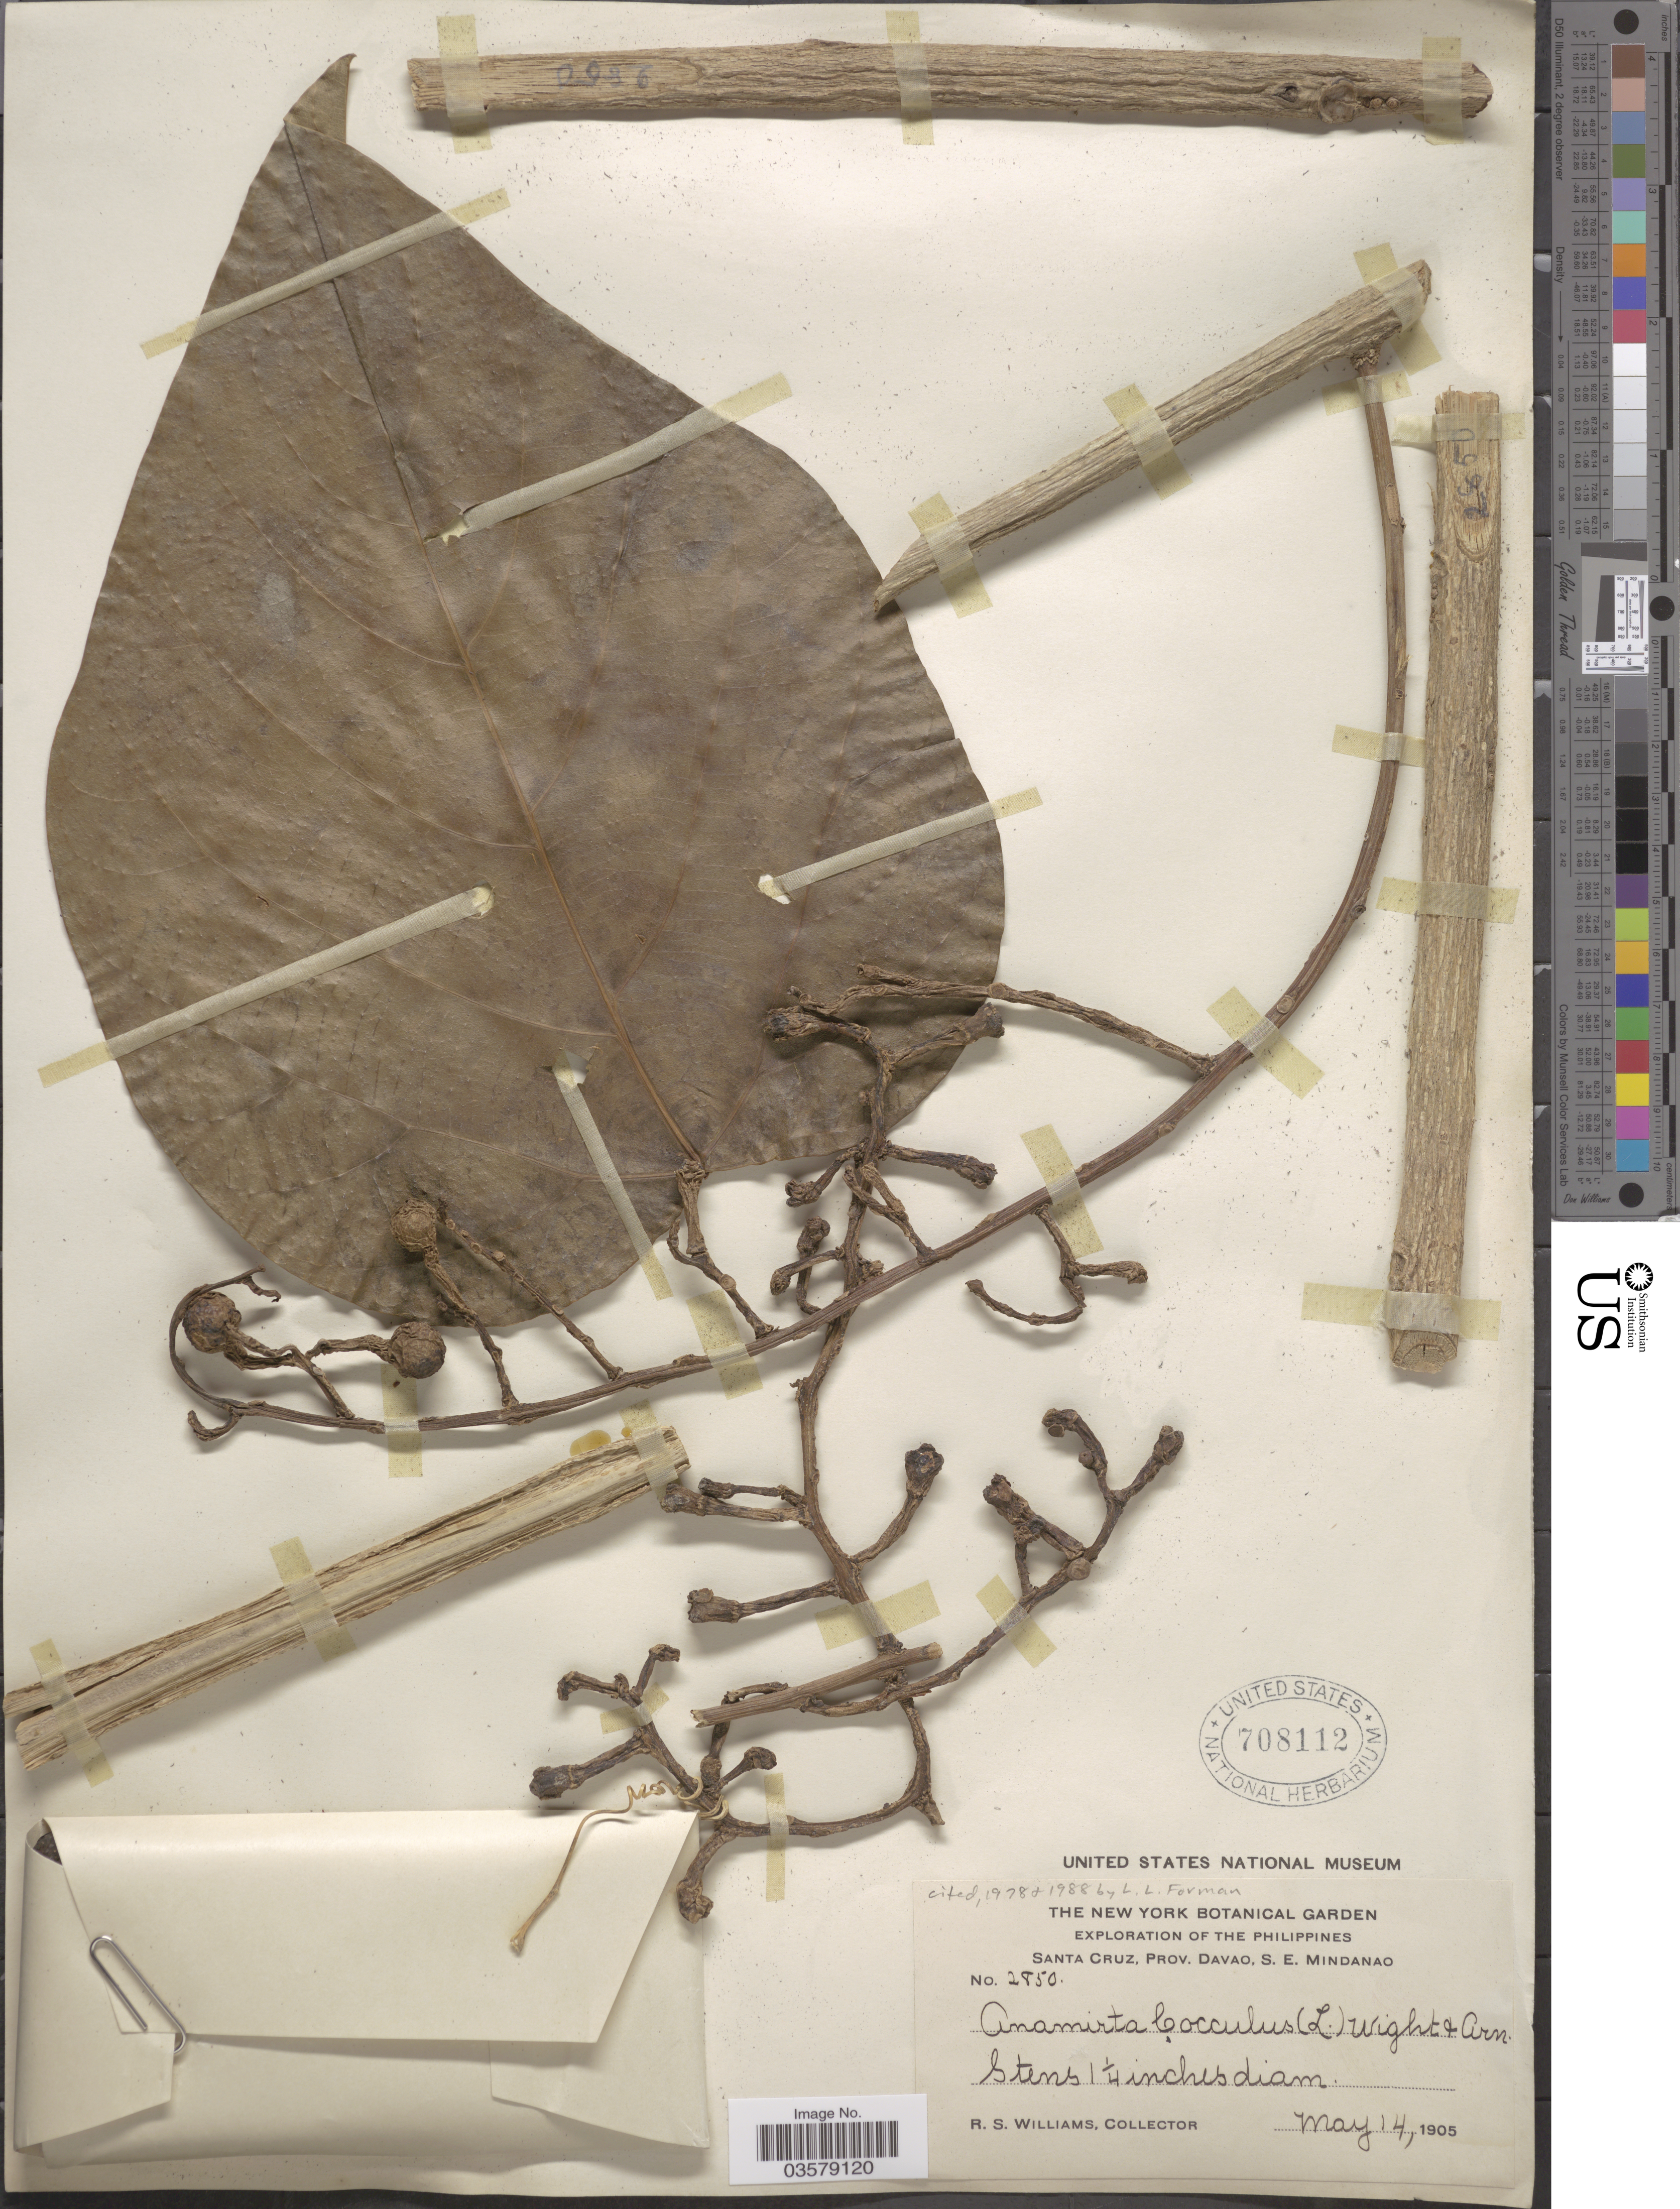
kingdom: Plantae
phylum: Tracheophyta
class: Magnoliopsida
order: Ranunculales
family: Menispermaceae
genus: Anamirta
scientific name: Anamirta cocculus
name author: (L.) Wight & Arn.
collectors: R. S. Williams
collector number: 2850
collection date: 1905-05-14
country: Philippines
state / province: Davao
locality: Santa Cruz, S. E. Mindanao.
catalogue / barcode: US 708112